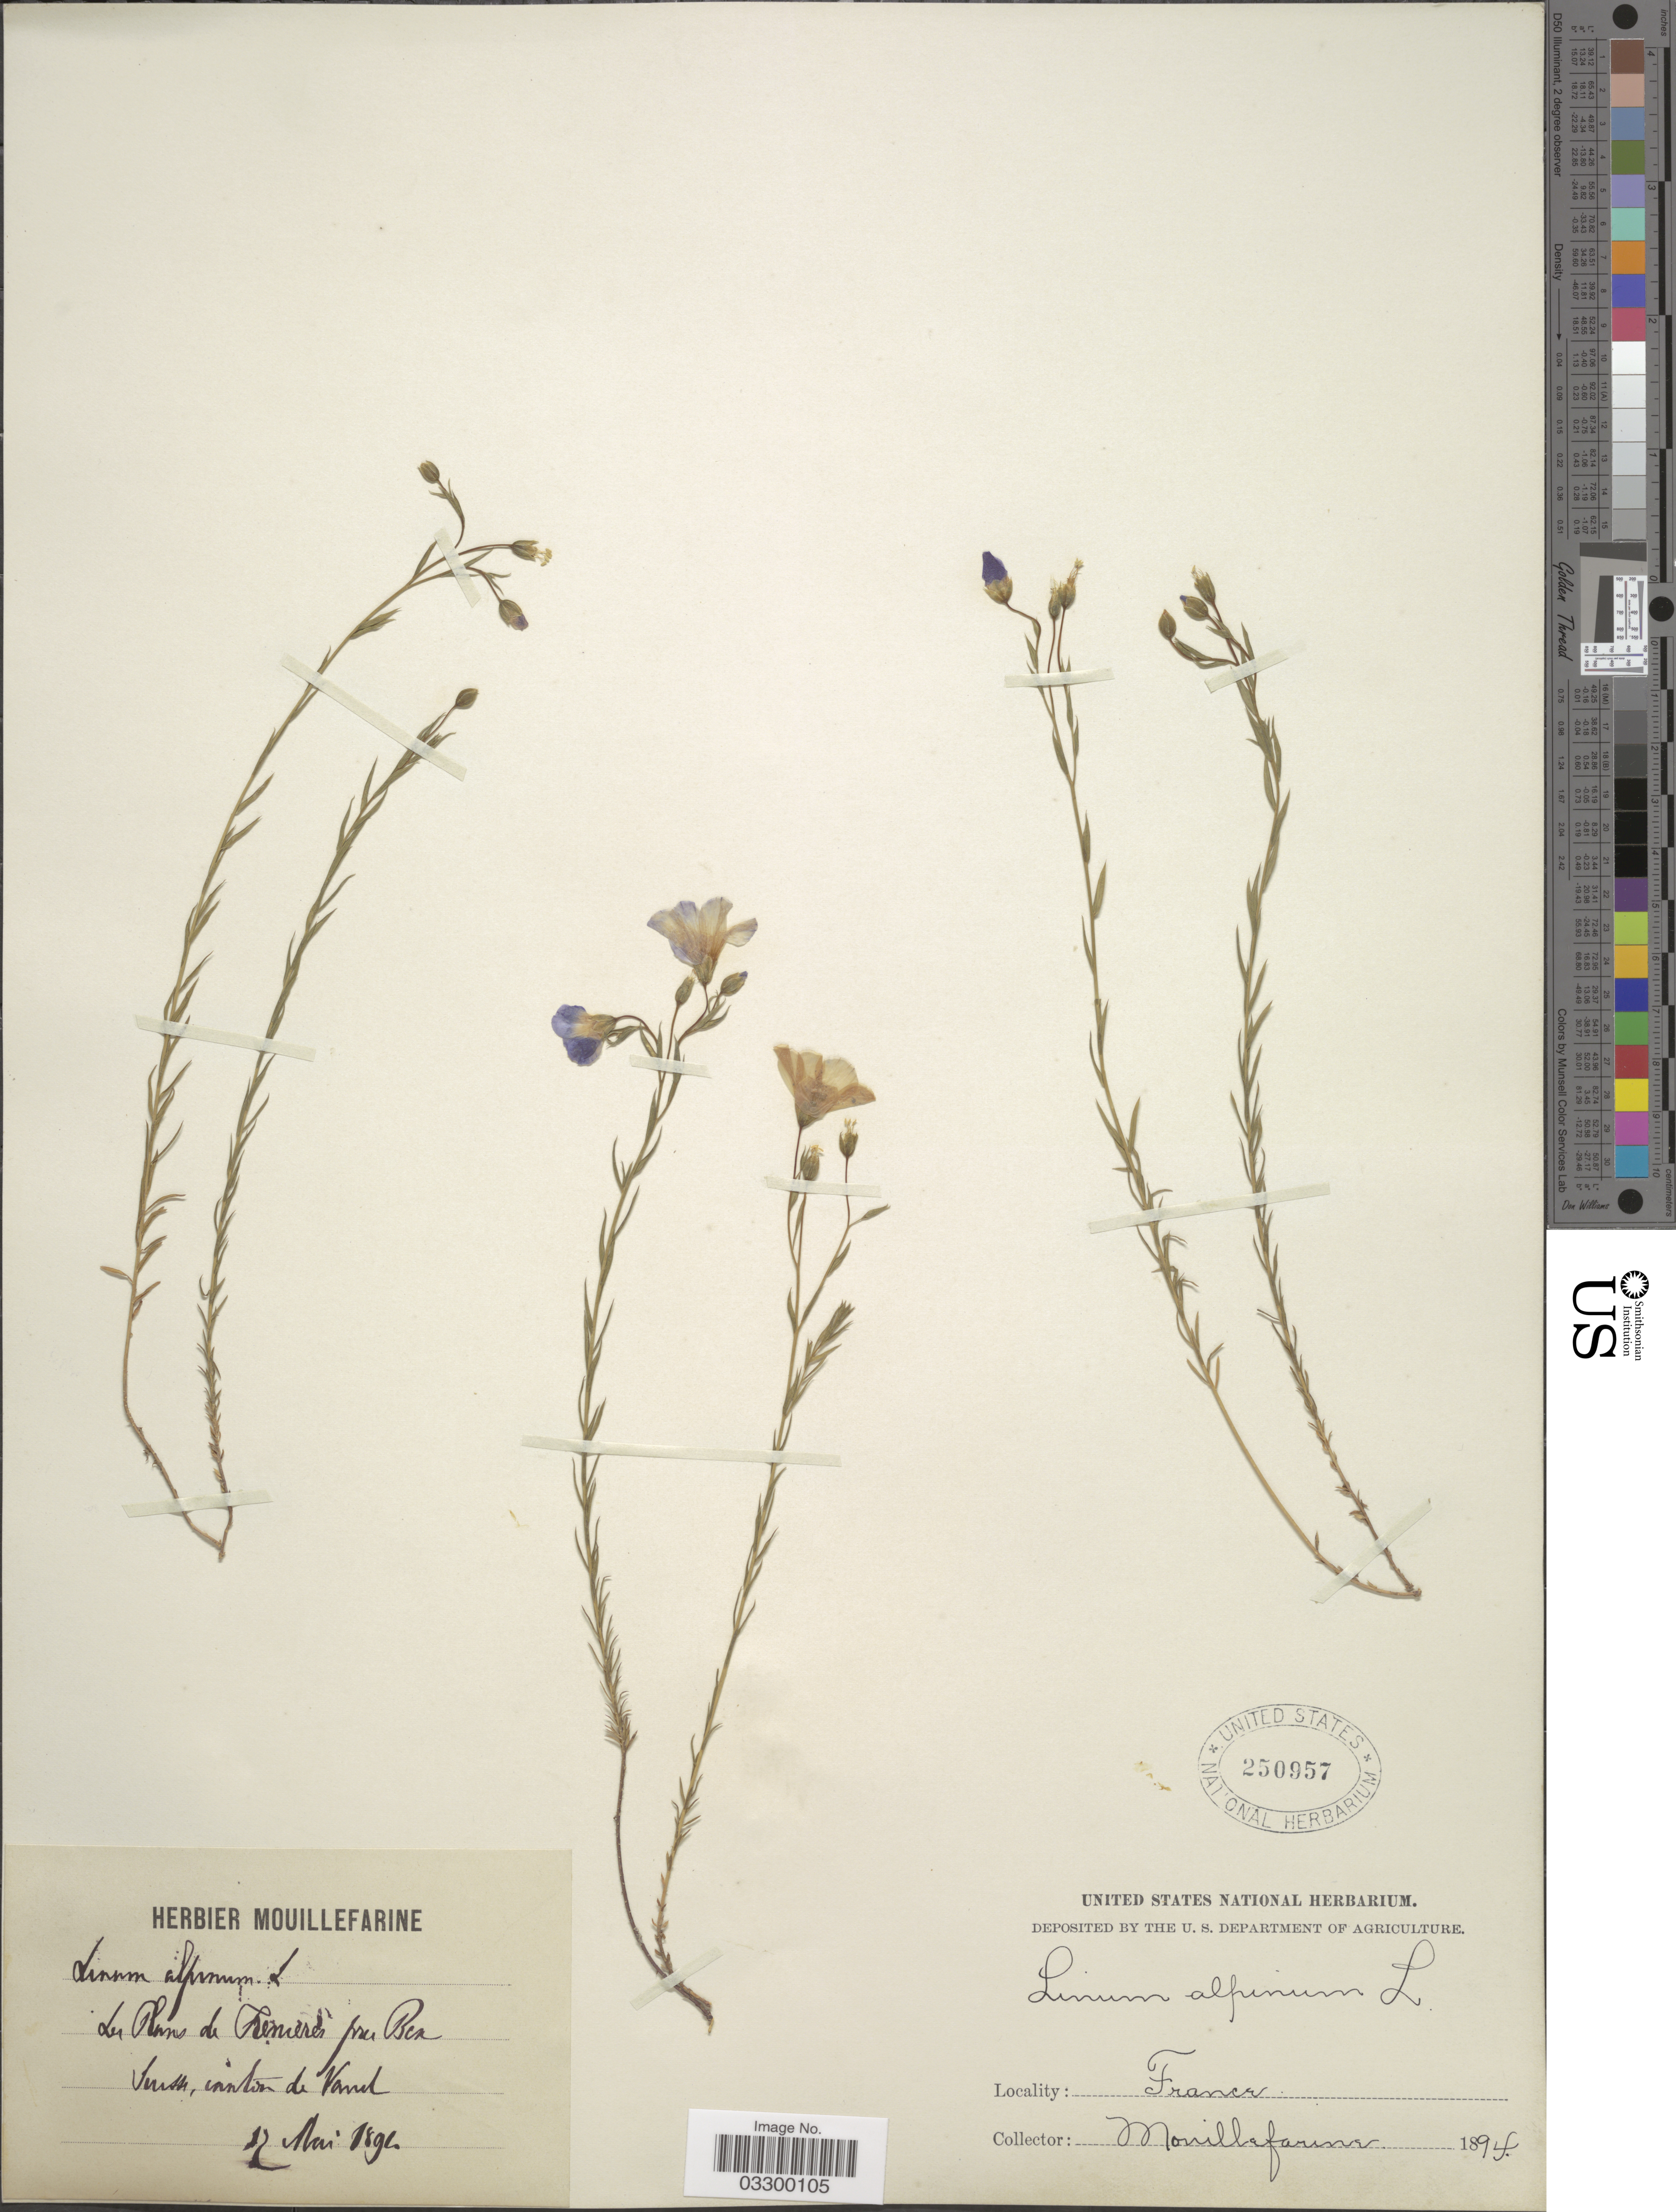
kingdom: Plantae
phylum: Tracheophyta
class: Magnoliopsida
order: Malpighiales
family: Linaceae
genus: Linum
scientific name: Linum alpinum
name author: Jacq.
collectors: A. Mouillefarine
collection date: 1892-05-17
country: Switzerland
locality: Lu Plans de Trenieres pres Ben Suisse, canton de Vaud.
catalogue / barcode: US 250957